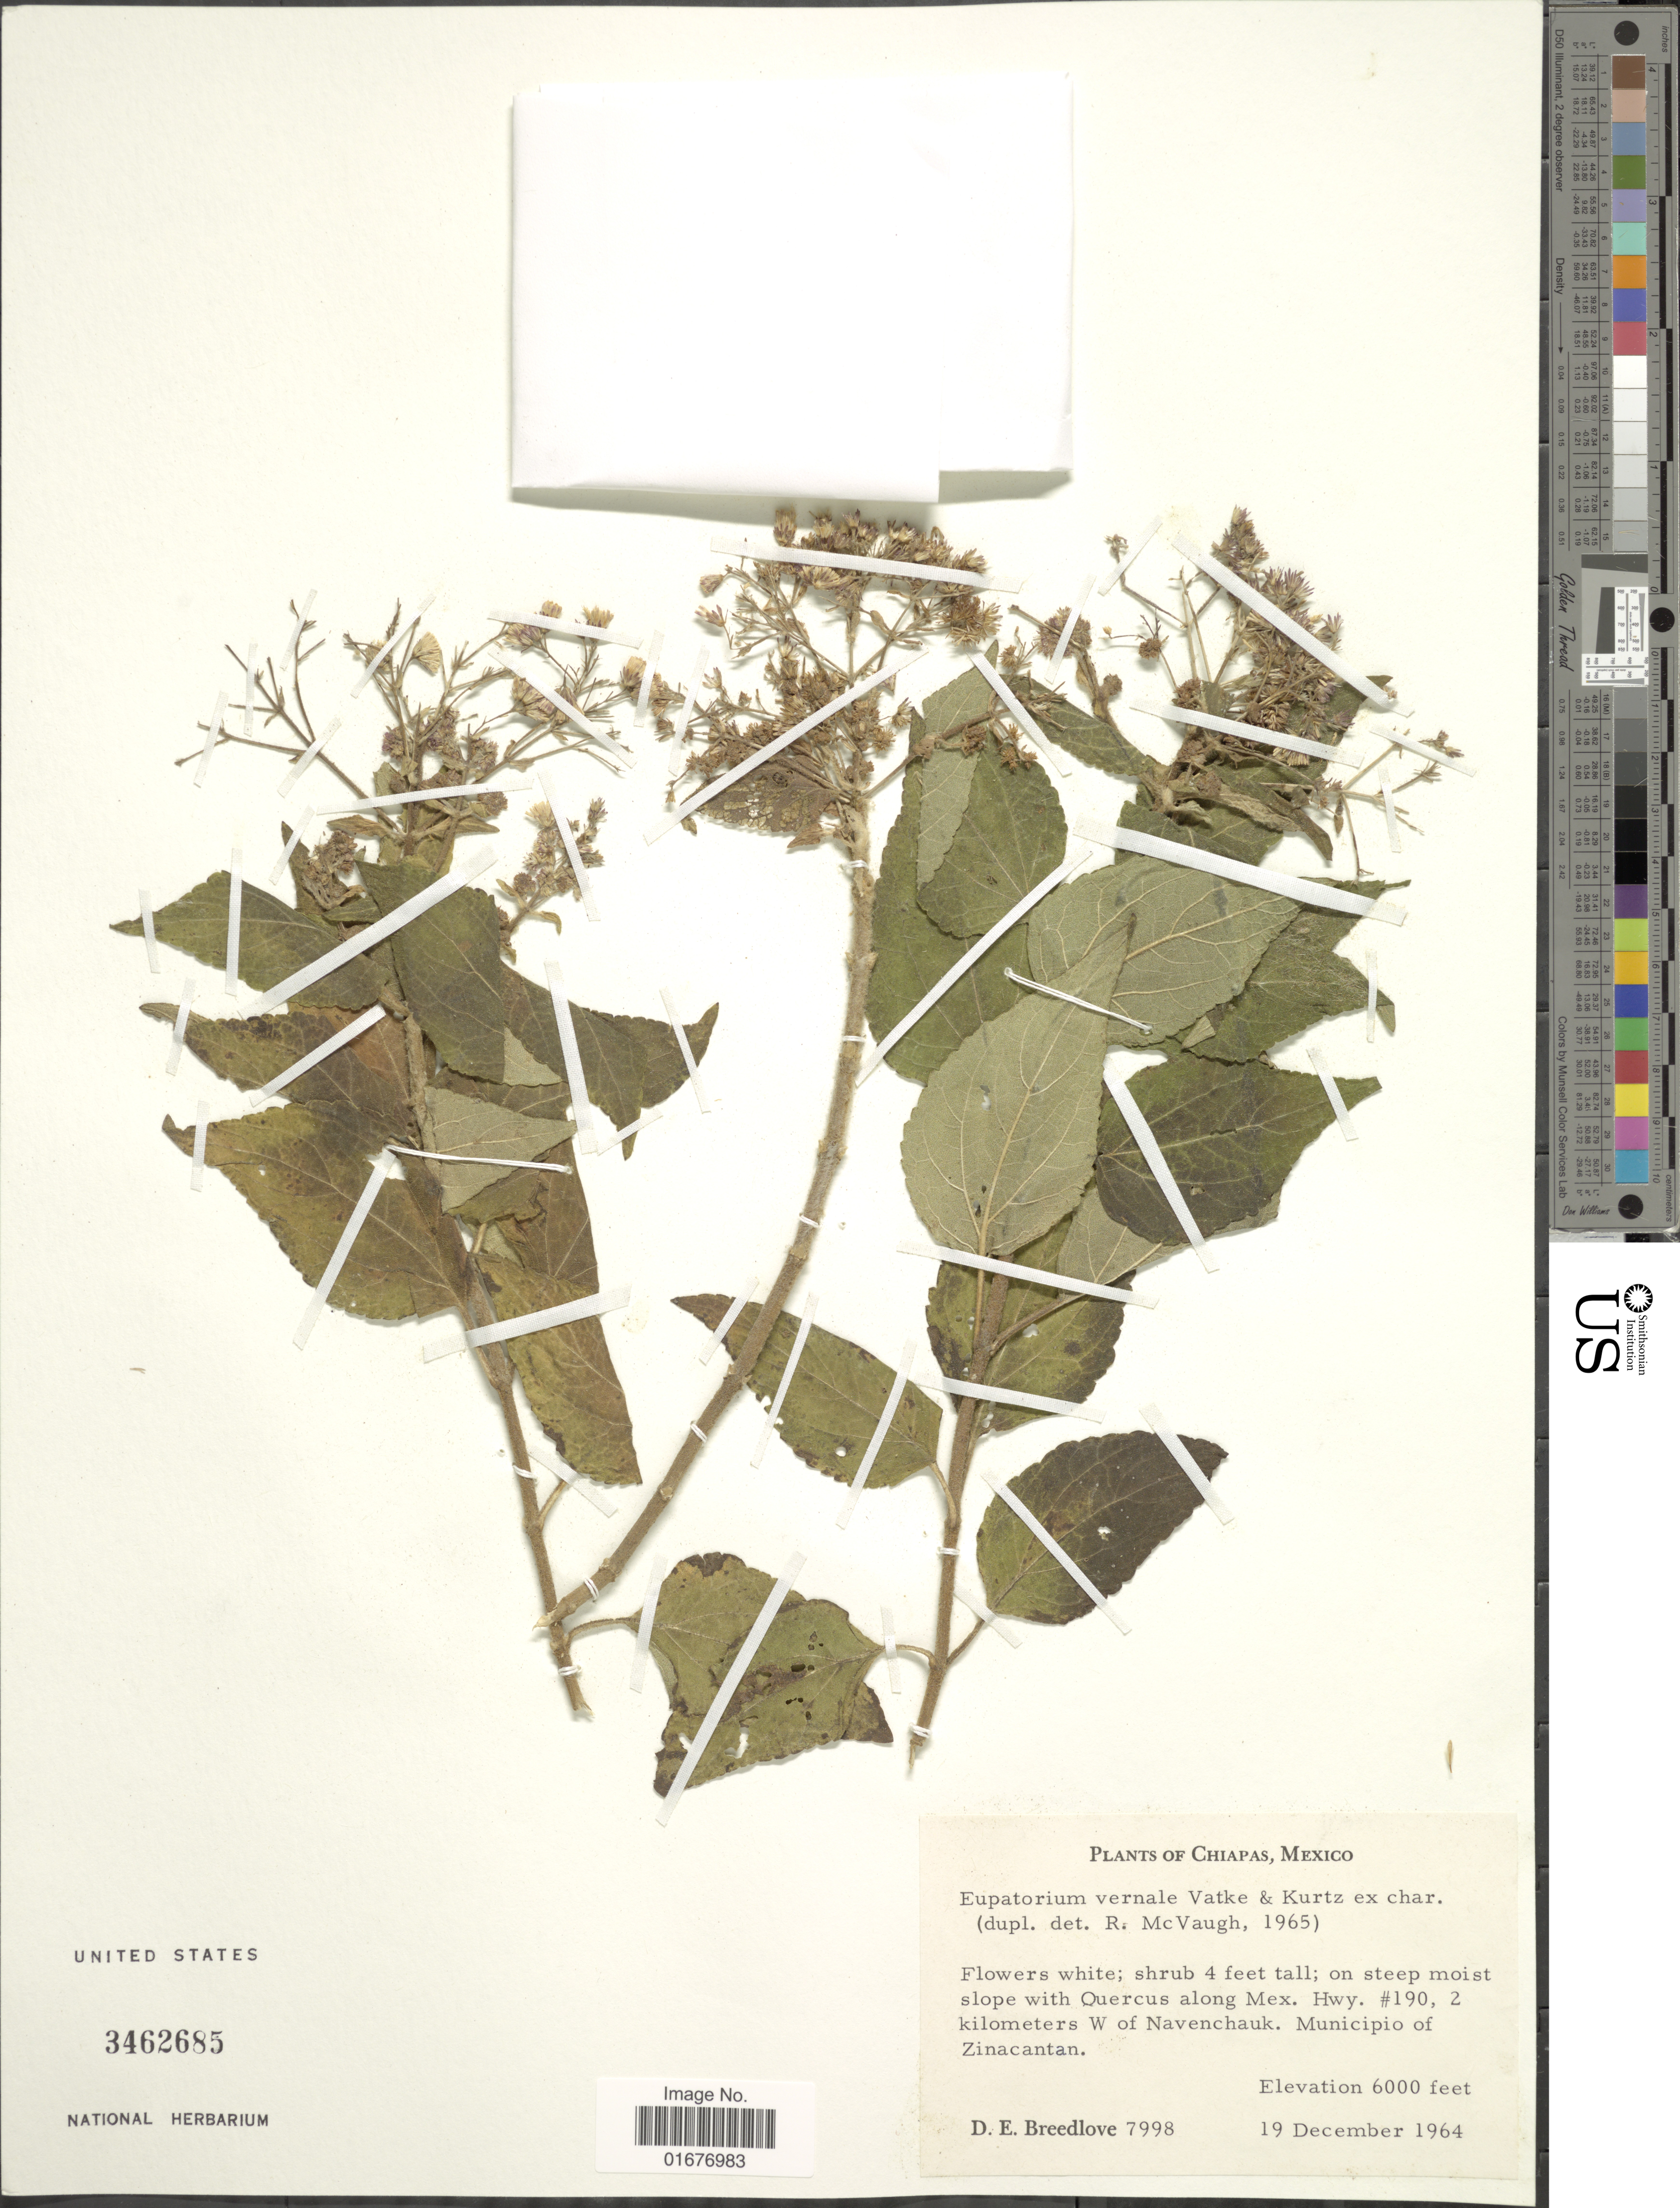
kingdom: Plantae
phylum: Tracheophyta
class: Magnoliopsida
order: Asterales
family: Asteraceae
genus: Ageratina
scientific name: Ageratina vernalis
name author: (Vatke & Kurtz) R.M. King & H. Rob.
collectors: D. E. Breedlove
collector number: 7998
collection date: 1964-12-19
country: Mexico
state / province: Chiapas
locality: Along Mex. Hwy. #190, 2 kilometers W of Navenchauk, Municipio of Zinacantan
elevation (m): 1829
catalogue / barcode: US 3462685